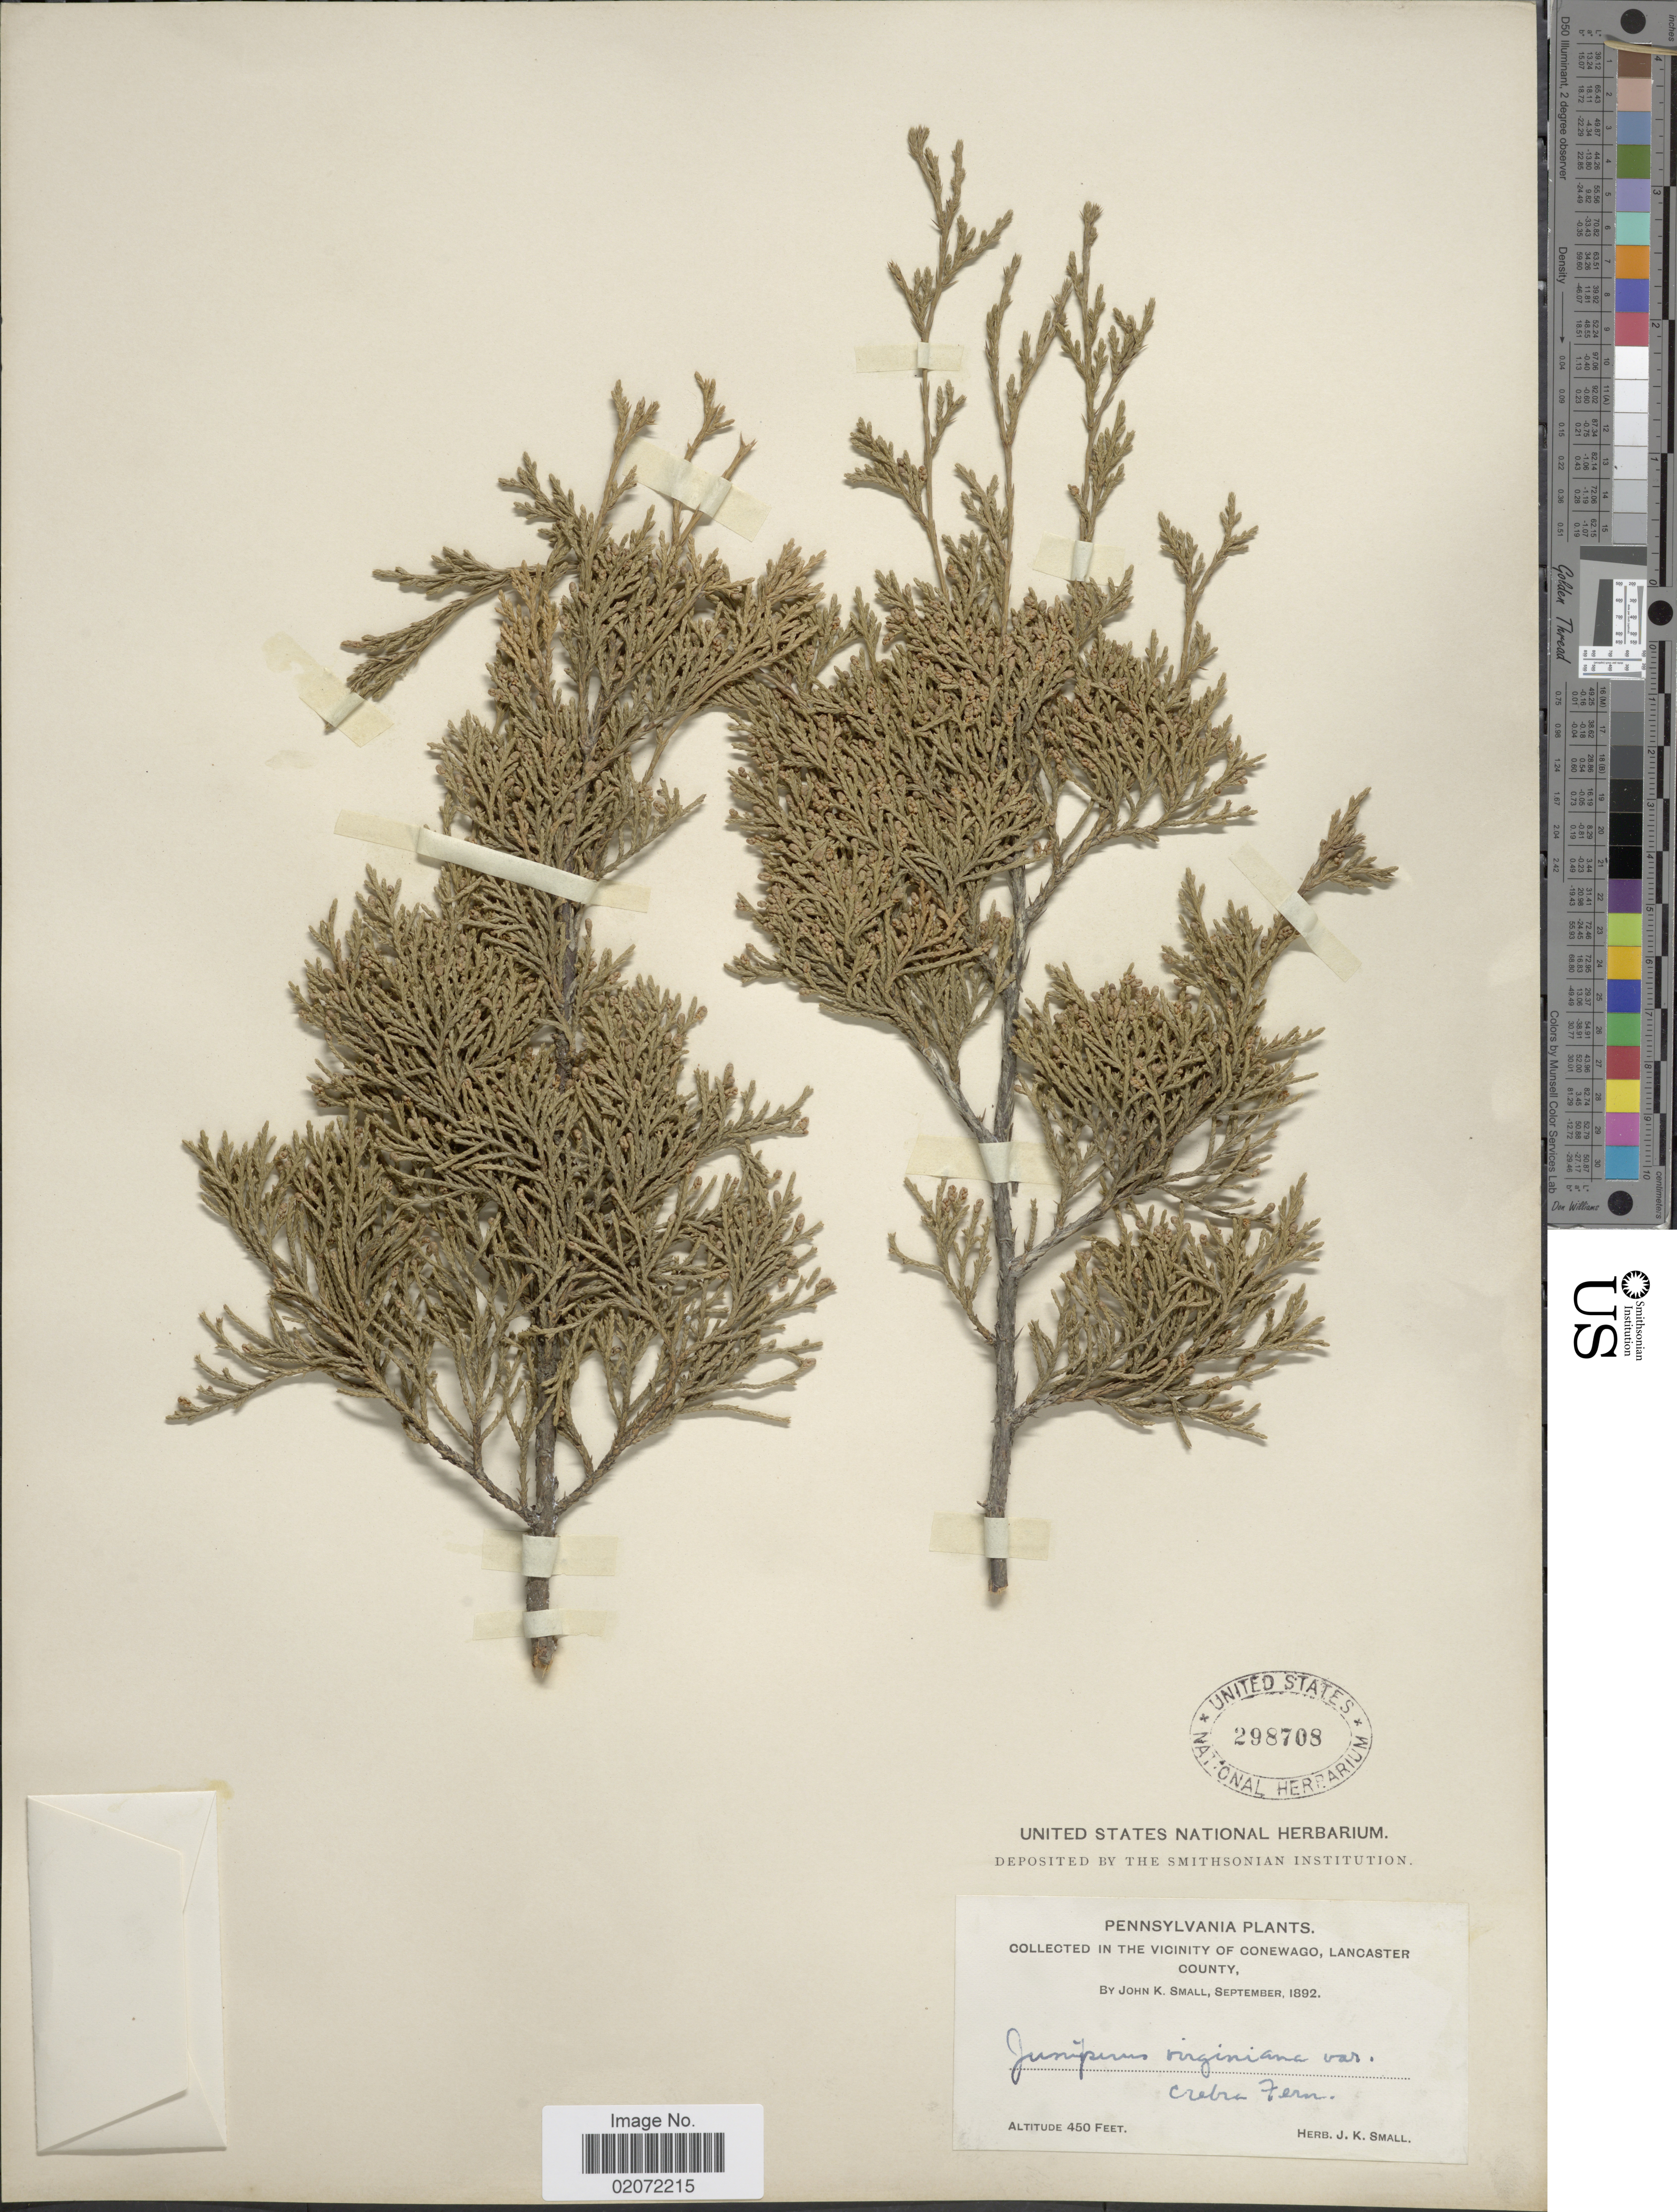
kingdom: Plantae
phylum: Tracheophyta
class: Pinopsida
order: Pinales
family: Cupressaceae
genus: Juniperus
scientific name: Juniperus virginiana var. crebra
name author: Fernald & Griscom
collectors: J. K. Small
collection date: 1892-09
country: United States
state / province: Pennsylvania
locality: In the vicinity of Conewago, Lancaster County.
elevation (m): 137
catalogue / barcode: US 298708